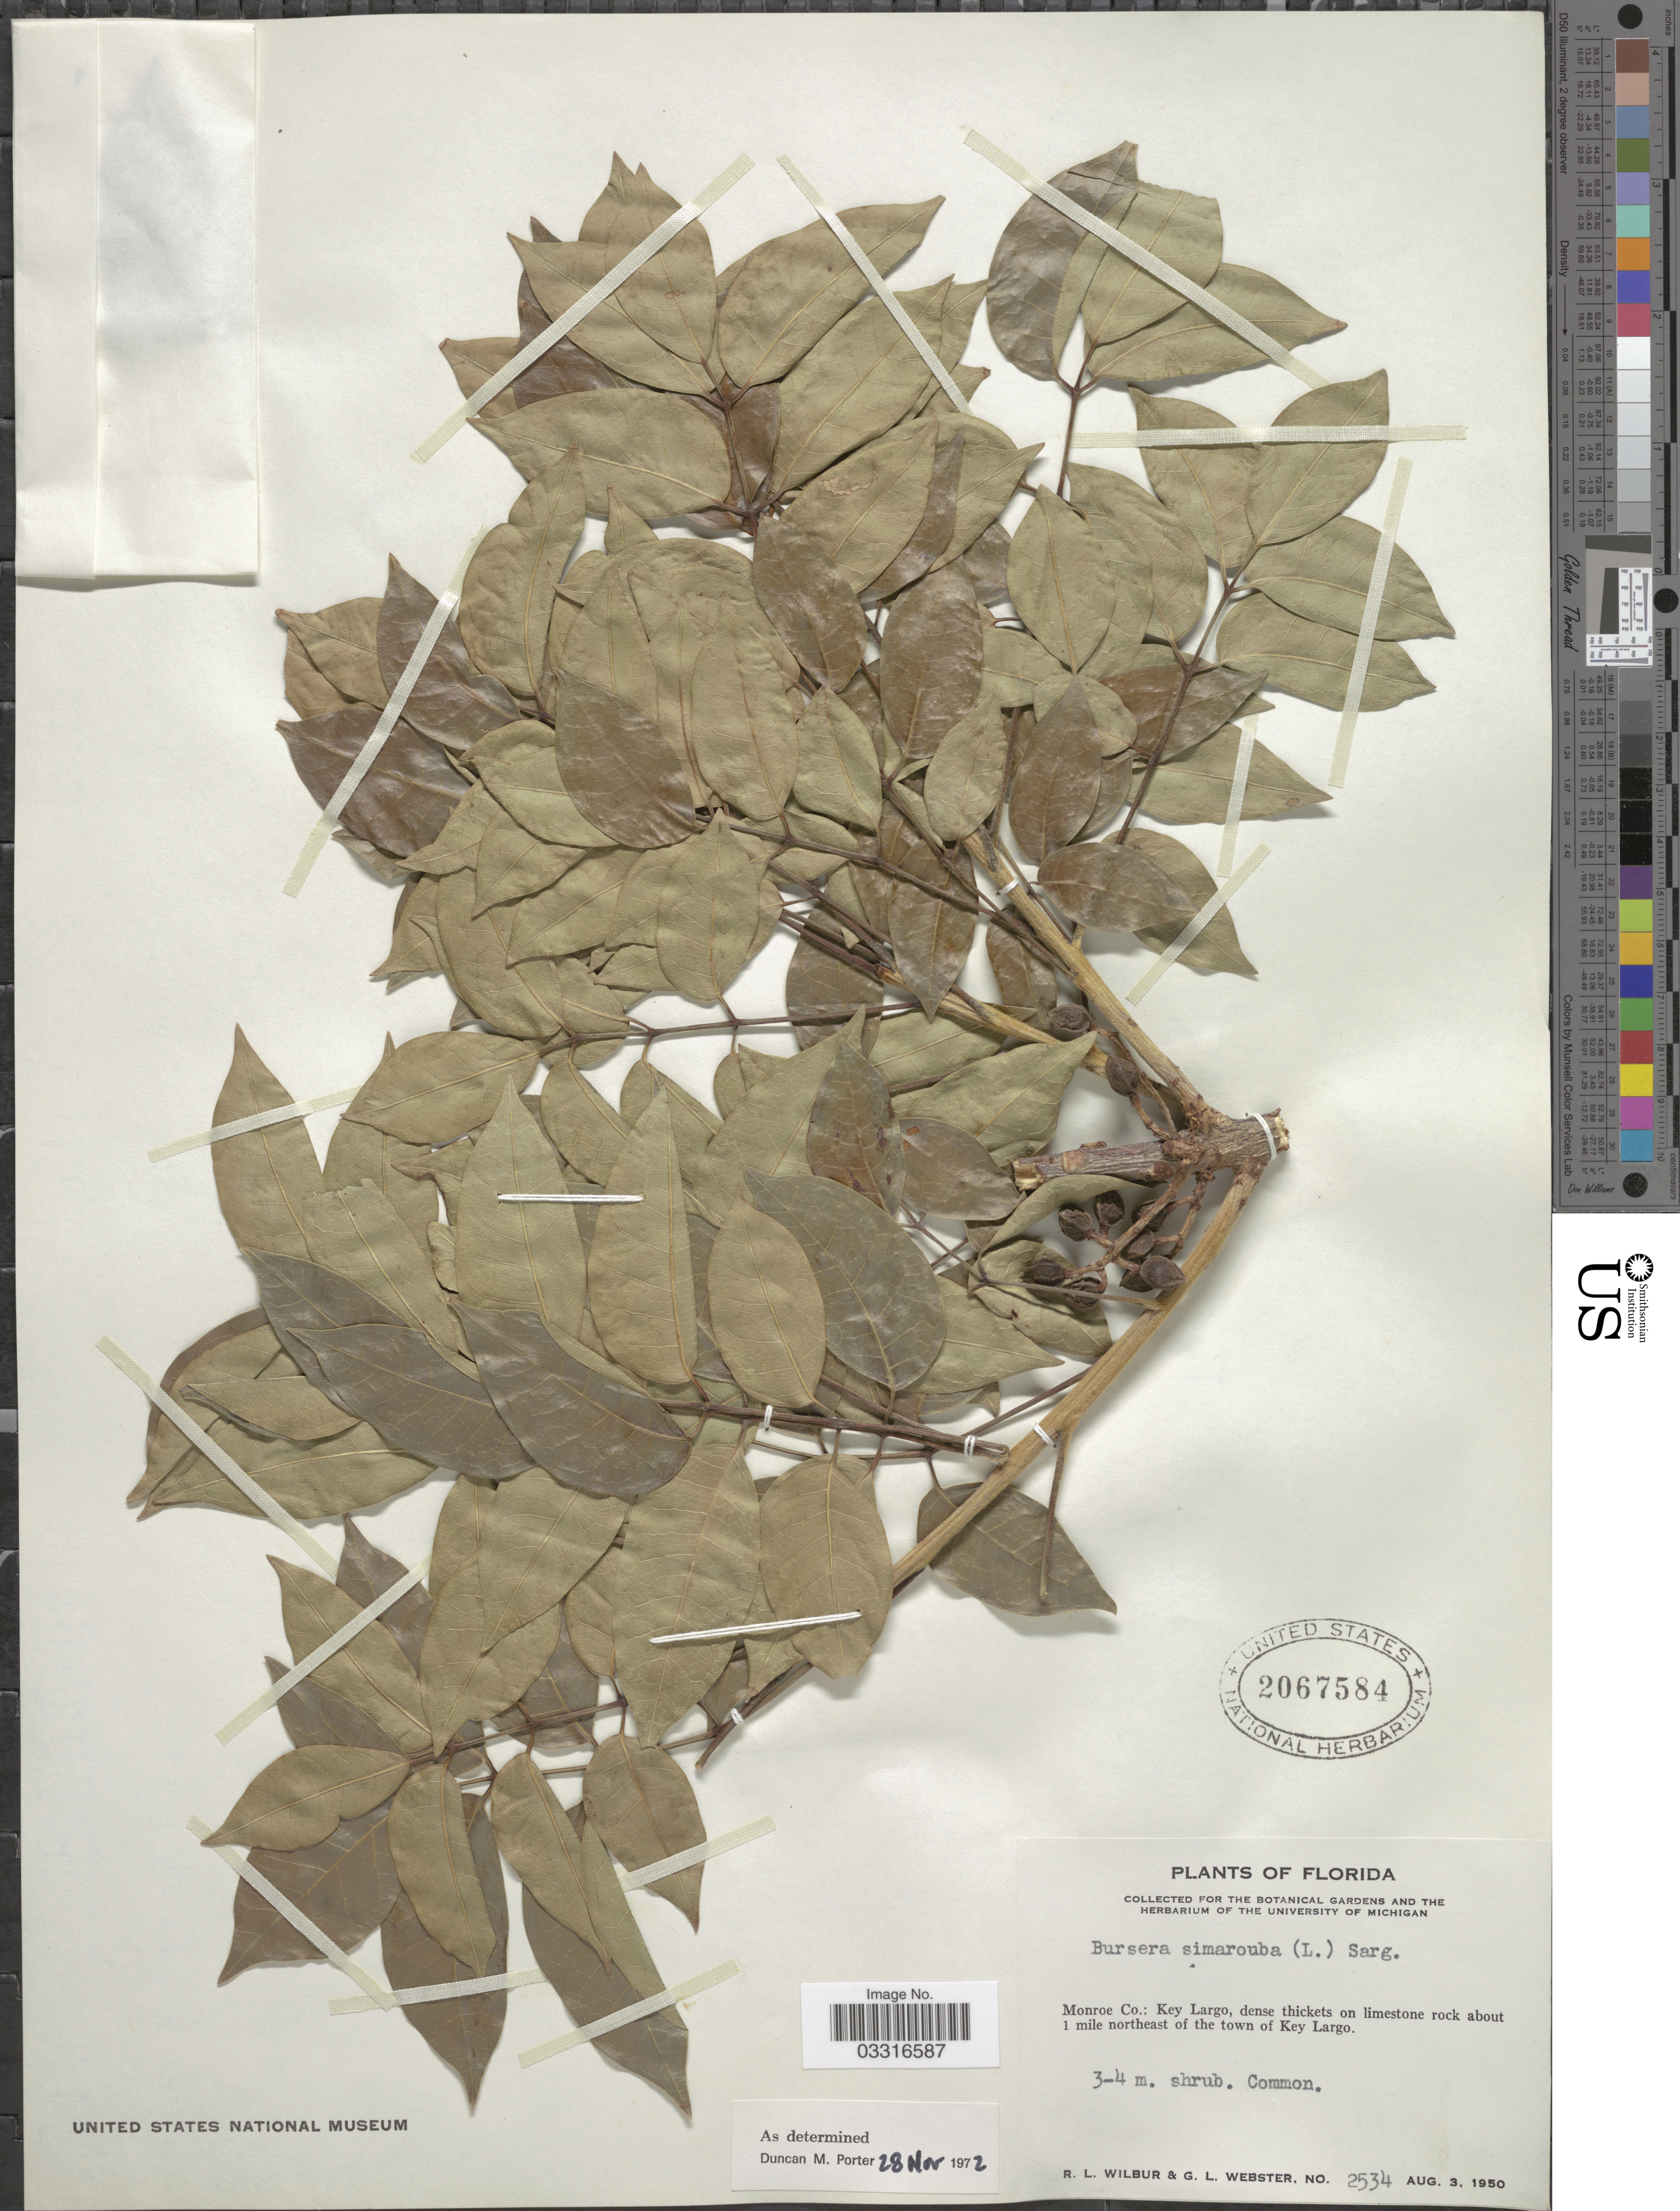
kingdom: Plantae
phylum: Tracheophyta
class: Magnoliopsida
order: Sapindales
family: Burseraceae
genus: Bursera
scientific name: Bursera simaruba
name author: (L.) Sarg.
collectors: R. L. Wilbur & G. L. Webster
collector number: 2534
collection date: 1950-08-03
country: United States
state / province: Florida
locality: Monroe Co.: Key Largo, dense thickets on limestone rock about 1 mile northeast of the town of Key Largo.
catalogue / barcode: US 2067584